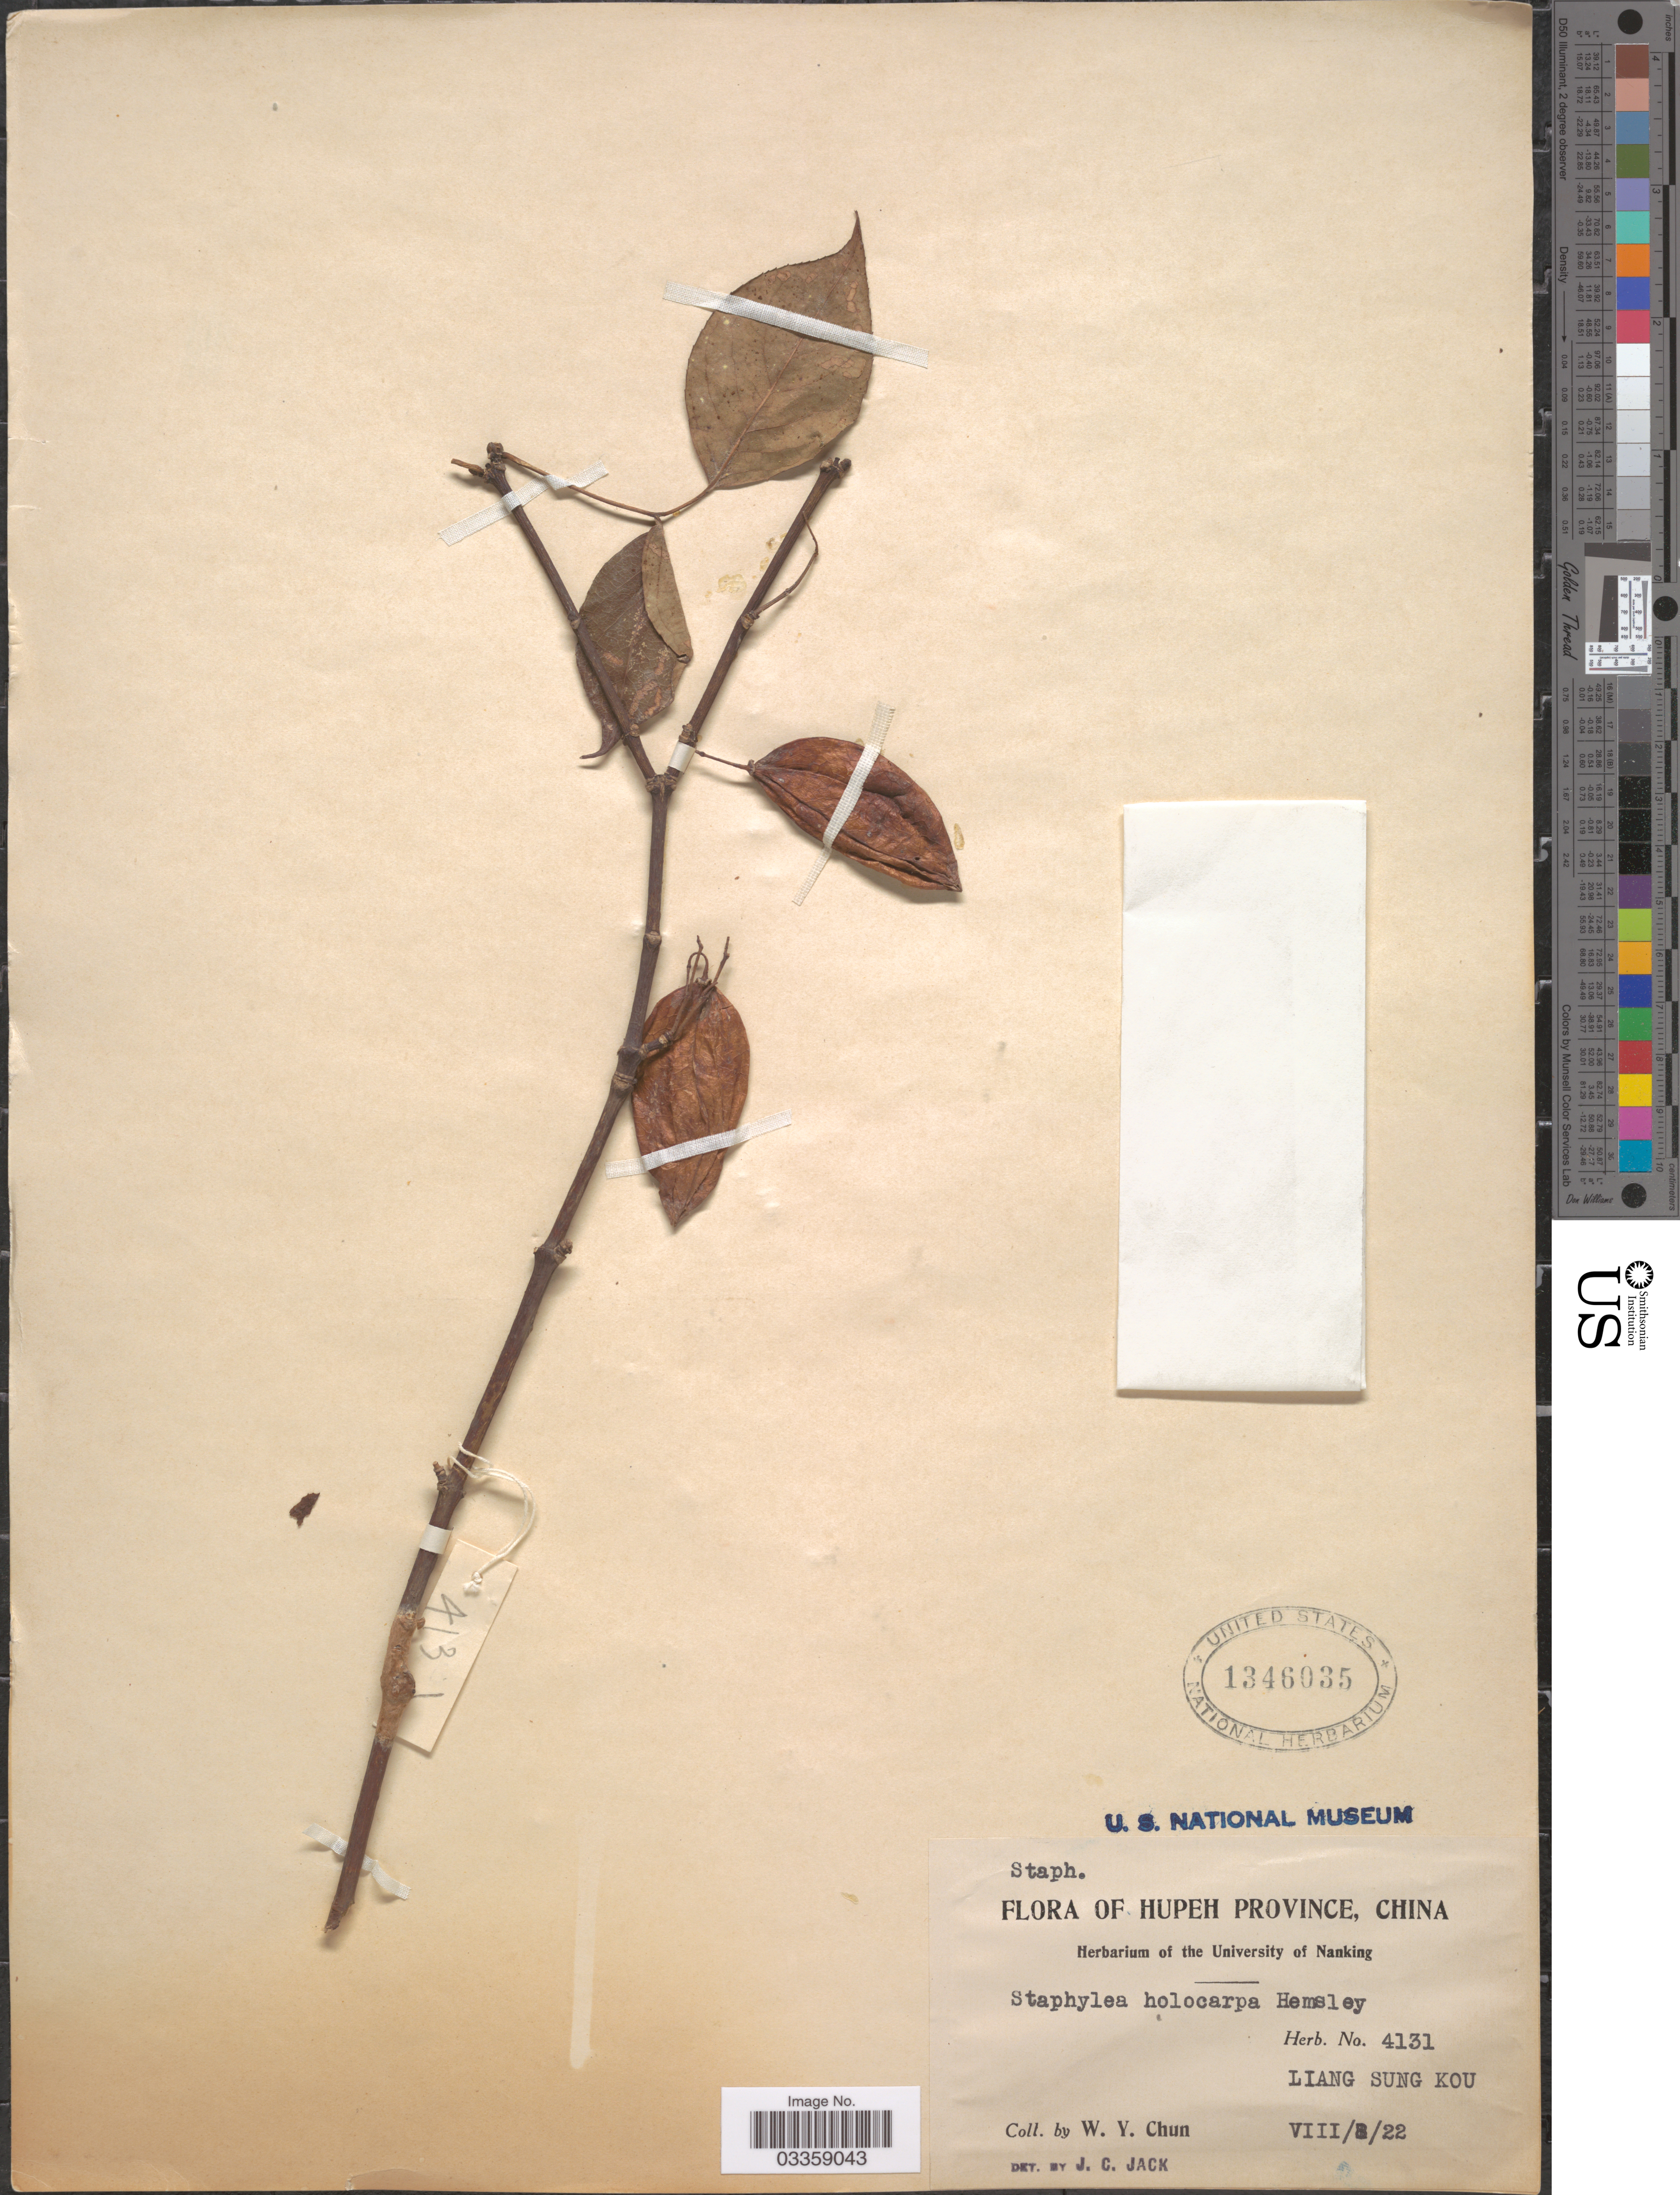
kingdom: Plantae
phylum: Tracheophyta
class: Magnoliopsida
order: Crossosomatales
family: Staphyleaceae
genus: Staphylea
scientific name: Staphylea holocarpa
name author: Hemsl.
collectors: W. Y. Chun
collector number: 4131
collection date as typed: Transcribed d/m/y: 3/8/22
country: China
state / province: Hubei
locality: Hupeh Province. Liang Sung Kou.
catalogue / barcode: US 1346035